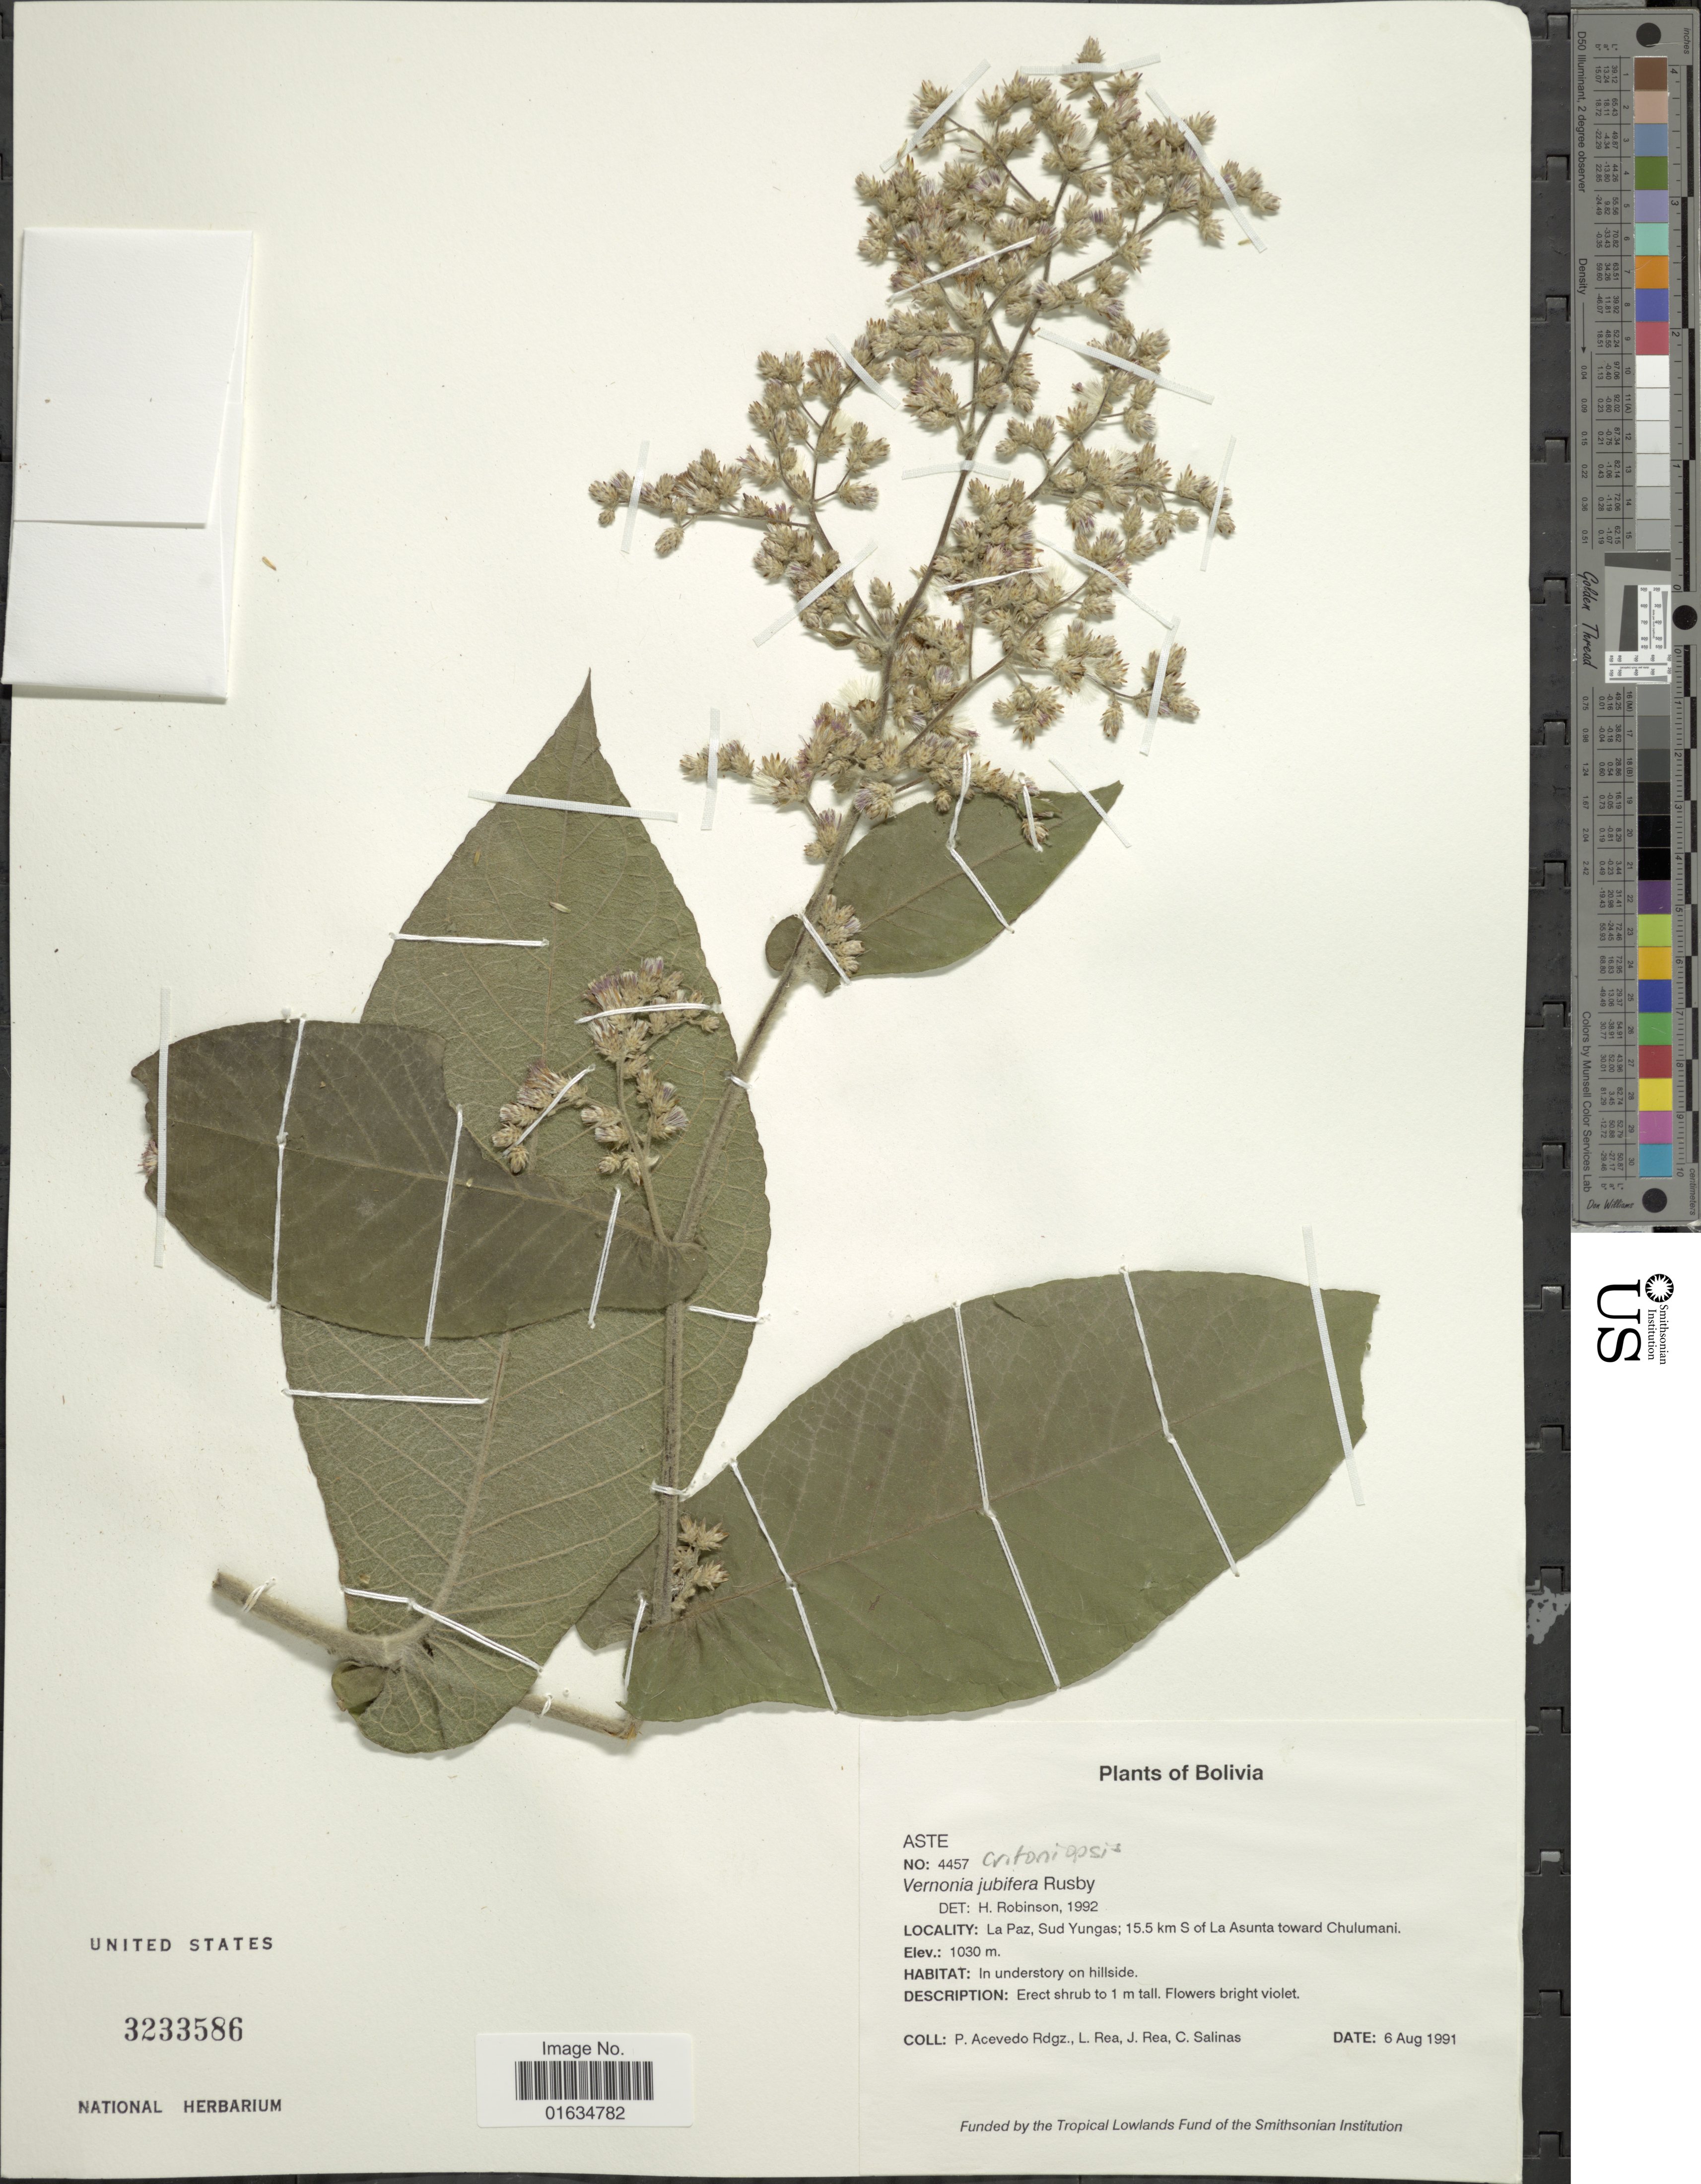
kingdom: Plantae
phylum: Tracheophyta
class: Magnoliopsida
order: Asterales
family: Asteraceae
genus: Critoniopsis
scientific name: Critoniopsis jubifera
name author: (Rusby) H. Rob.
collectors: P. Acevedo-Rodr., L. Rea, J. Rea & C. Salinas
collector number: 4457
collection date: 1991-08-06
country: Bolivia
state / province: La Paz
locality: Sud Yungas, 15.5 km S of La Asunta toward Chulumani, in understory on hillside.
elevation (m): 1030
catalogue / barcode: US 3233586